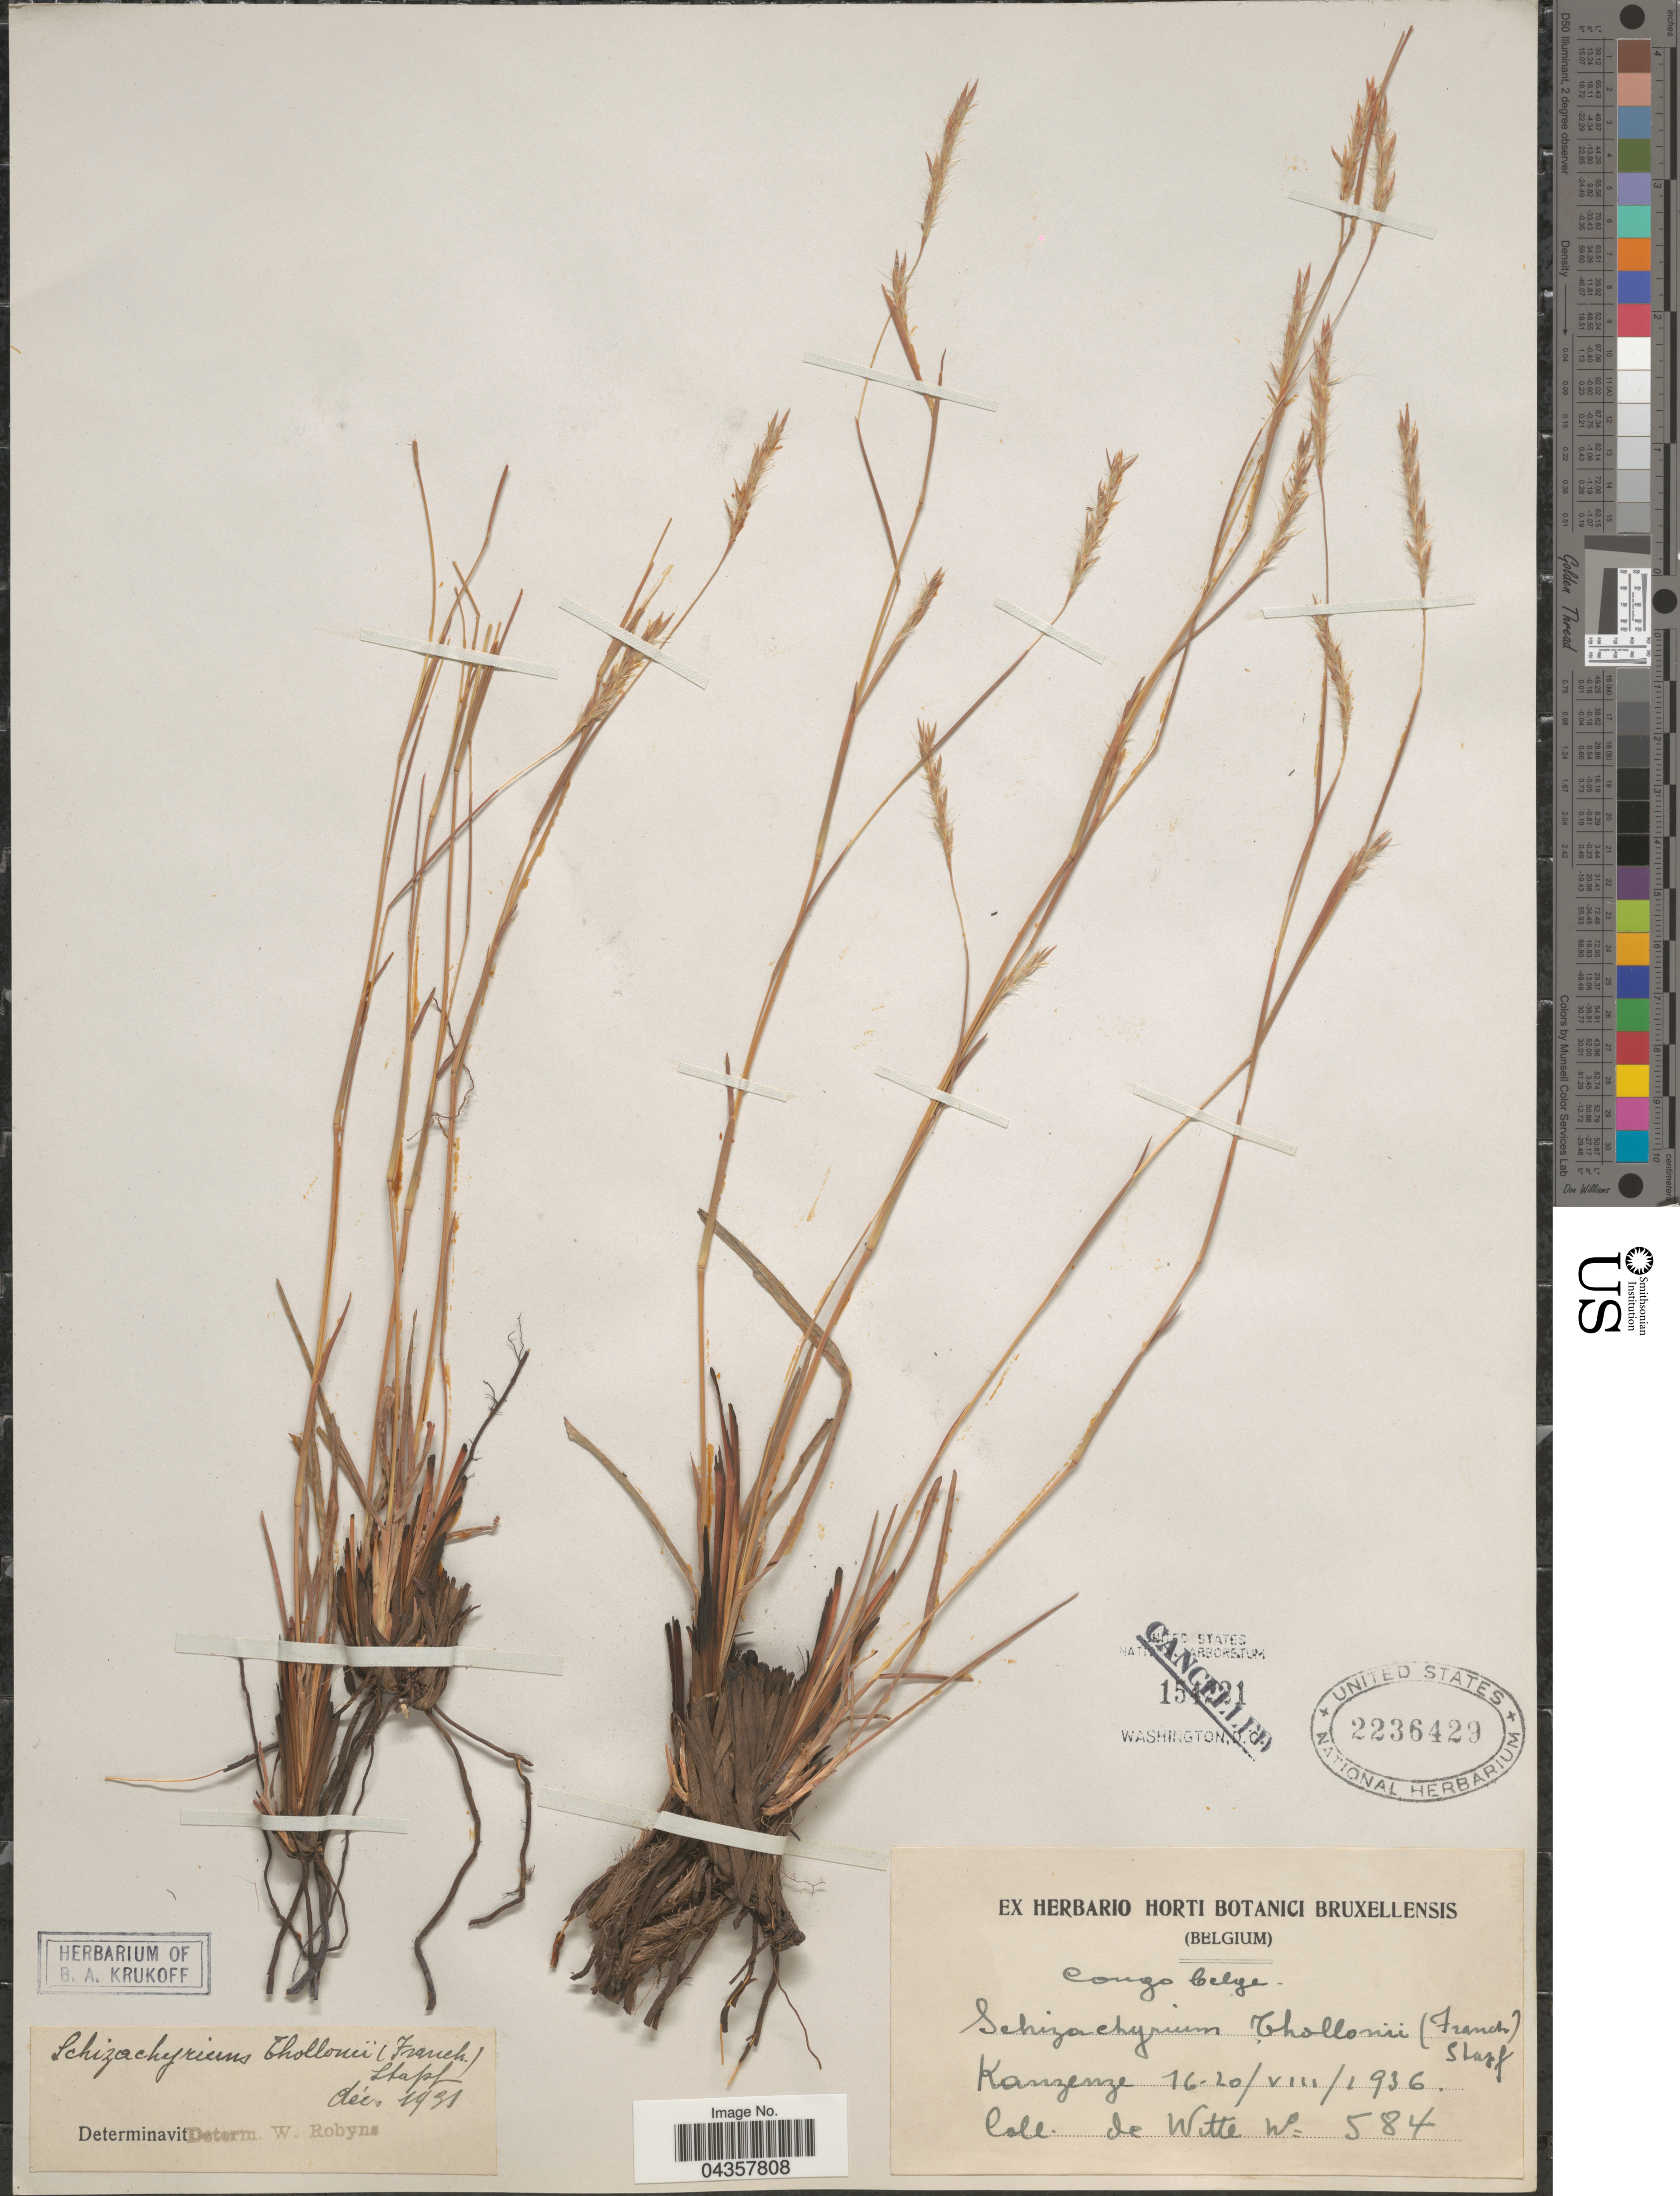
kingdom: Plantae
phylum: Tracheophyta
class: Liliopsida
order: Poales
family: Poaceae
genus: Schizachyrium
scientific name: Schizachyrium thollonii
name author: (Franch.) Stapf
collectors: -. de Witte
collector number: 584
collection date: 1936-07-16/1936-08-20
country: Congo, Democratic Republic of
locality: Congo Belge. Kanzenze.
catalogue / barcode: US 2236429